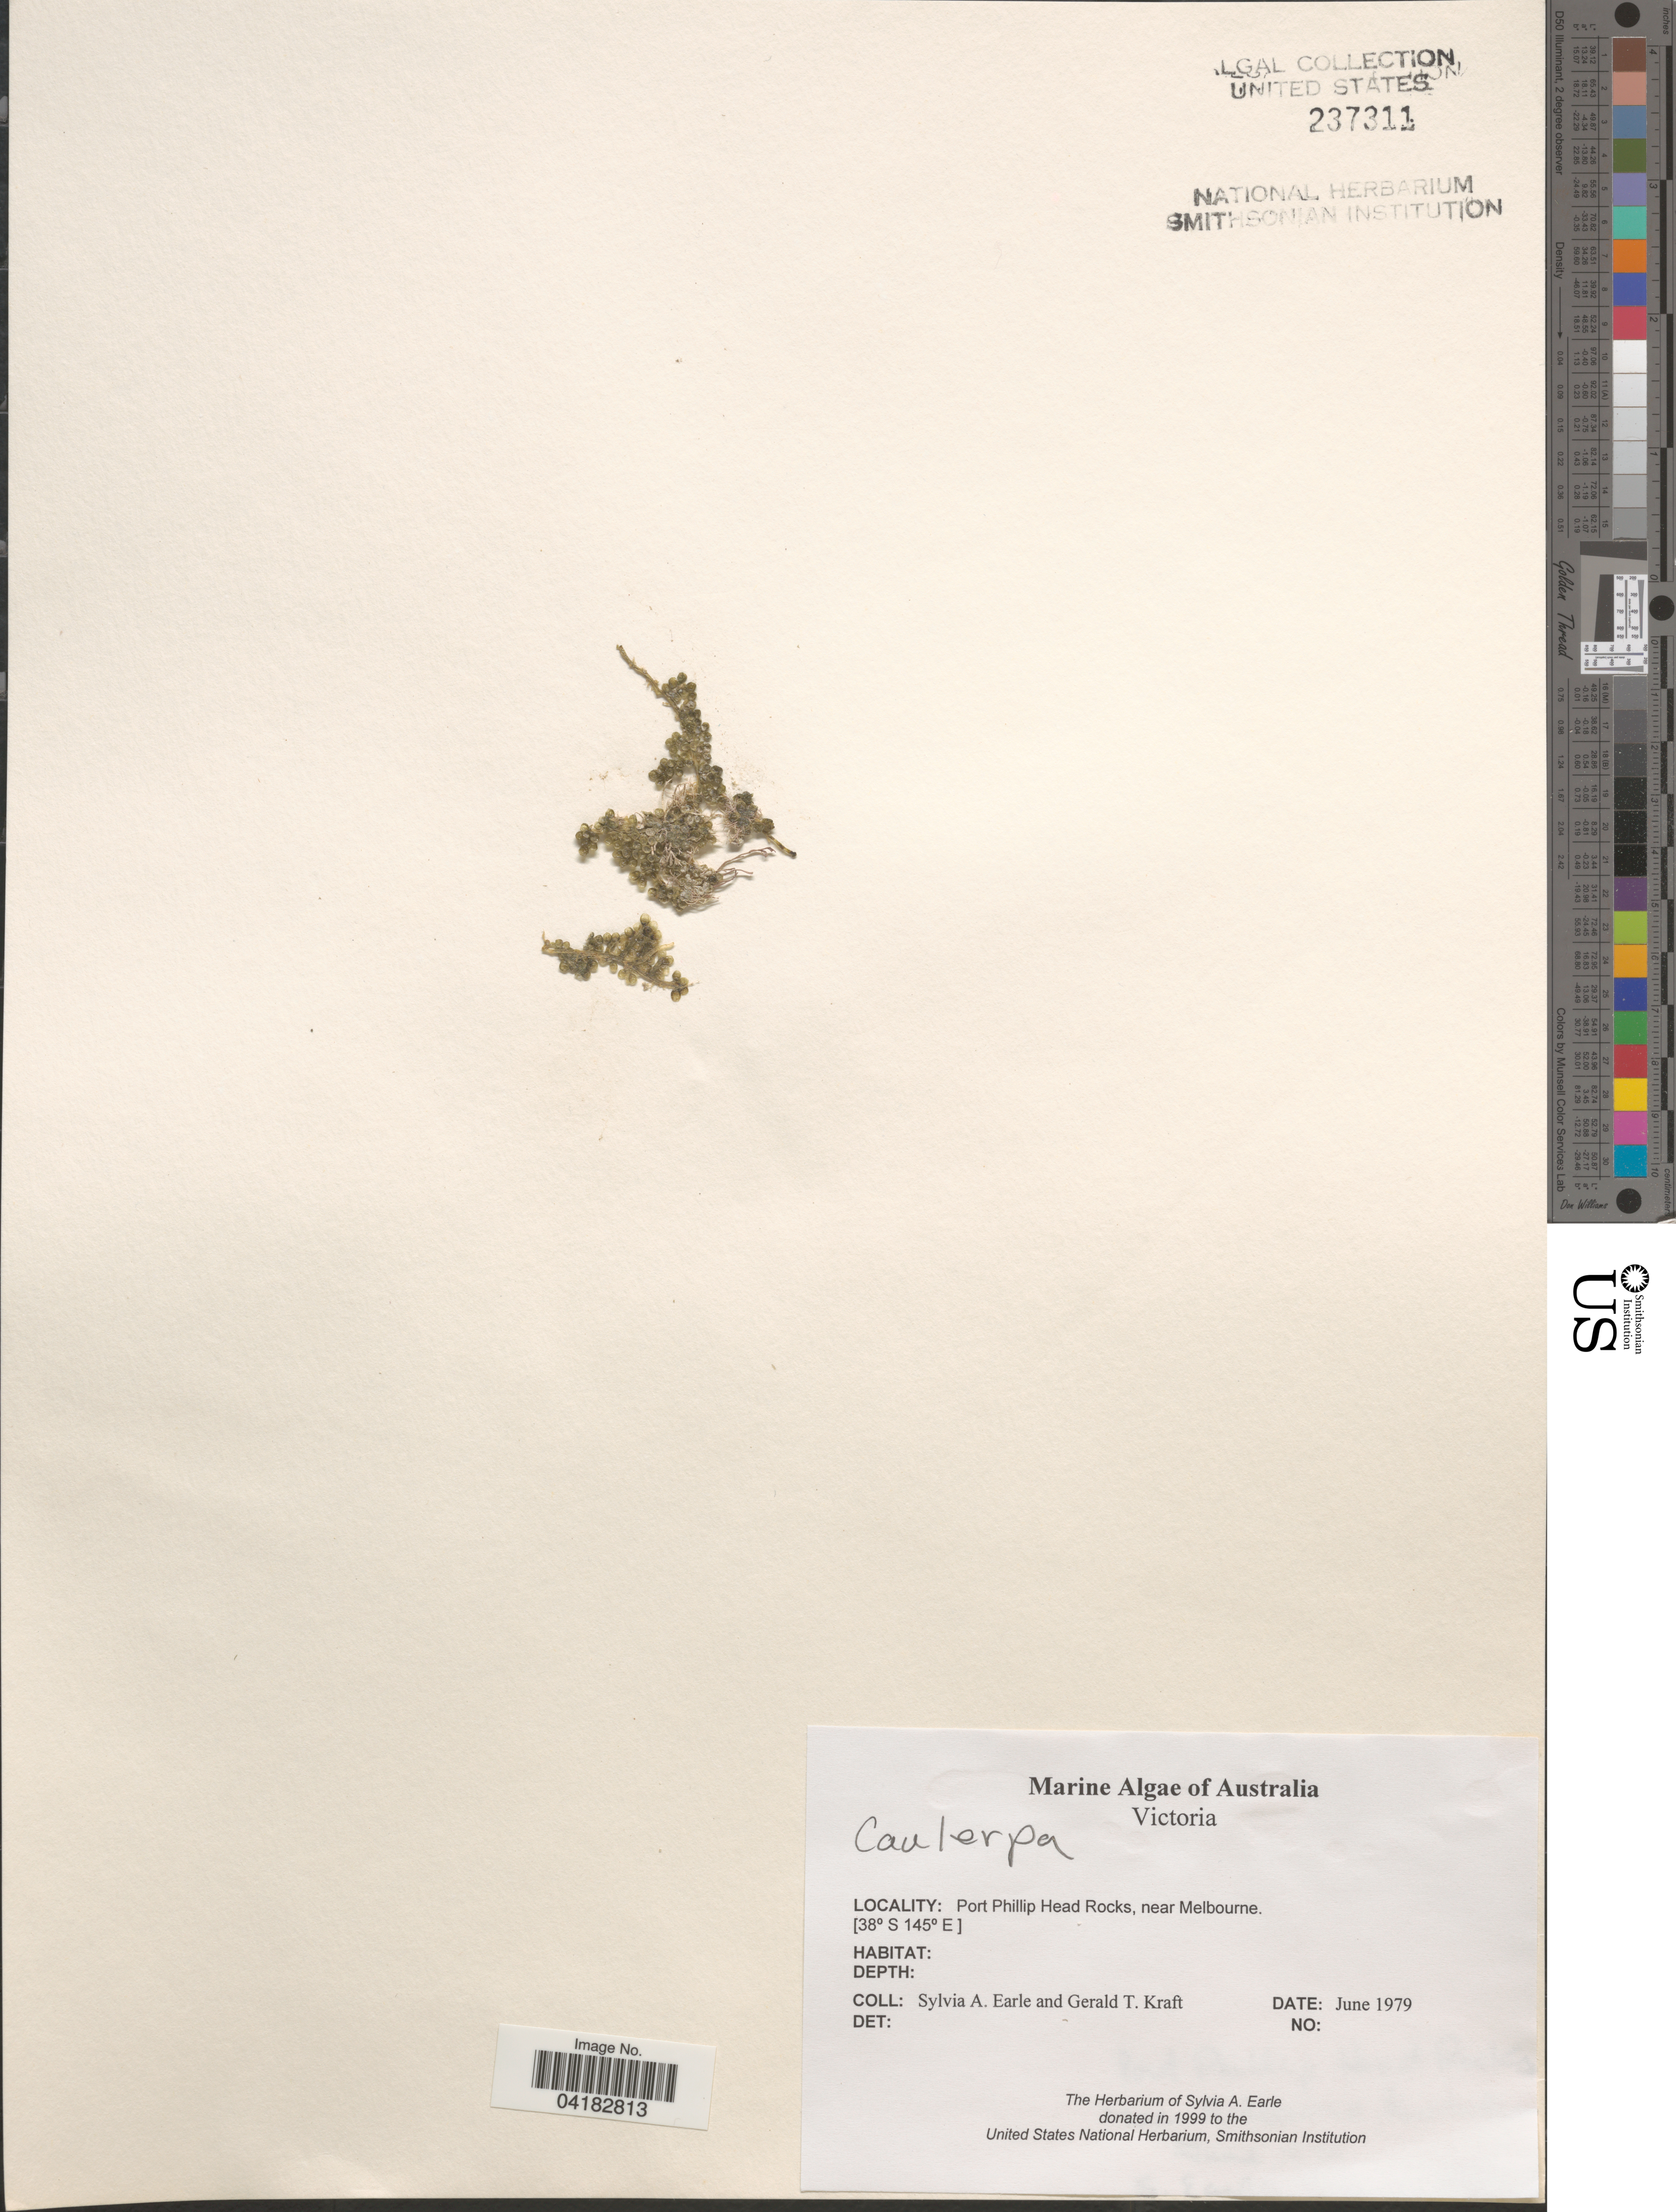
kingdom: Plantae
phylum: Chlorophyta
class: Ulvophyceae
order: Bryopsidales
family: Caulerpaceae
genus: Caulerpa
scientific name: Caulerpa sp.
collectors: S. A. Earle & G. T. Kraft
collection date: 1979-06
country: Australia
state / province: Victoria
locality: Victoria. Port Phillip Head Rocks, near Melbourne.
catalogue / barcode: US 237311